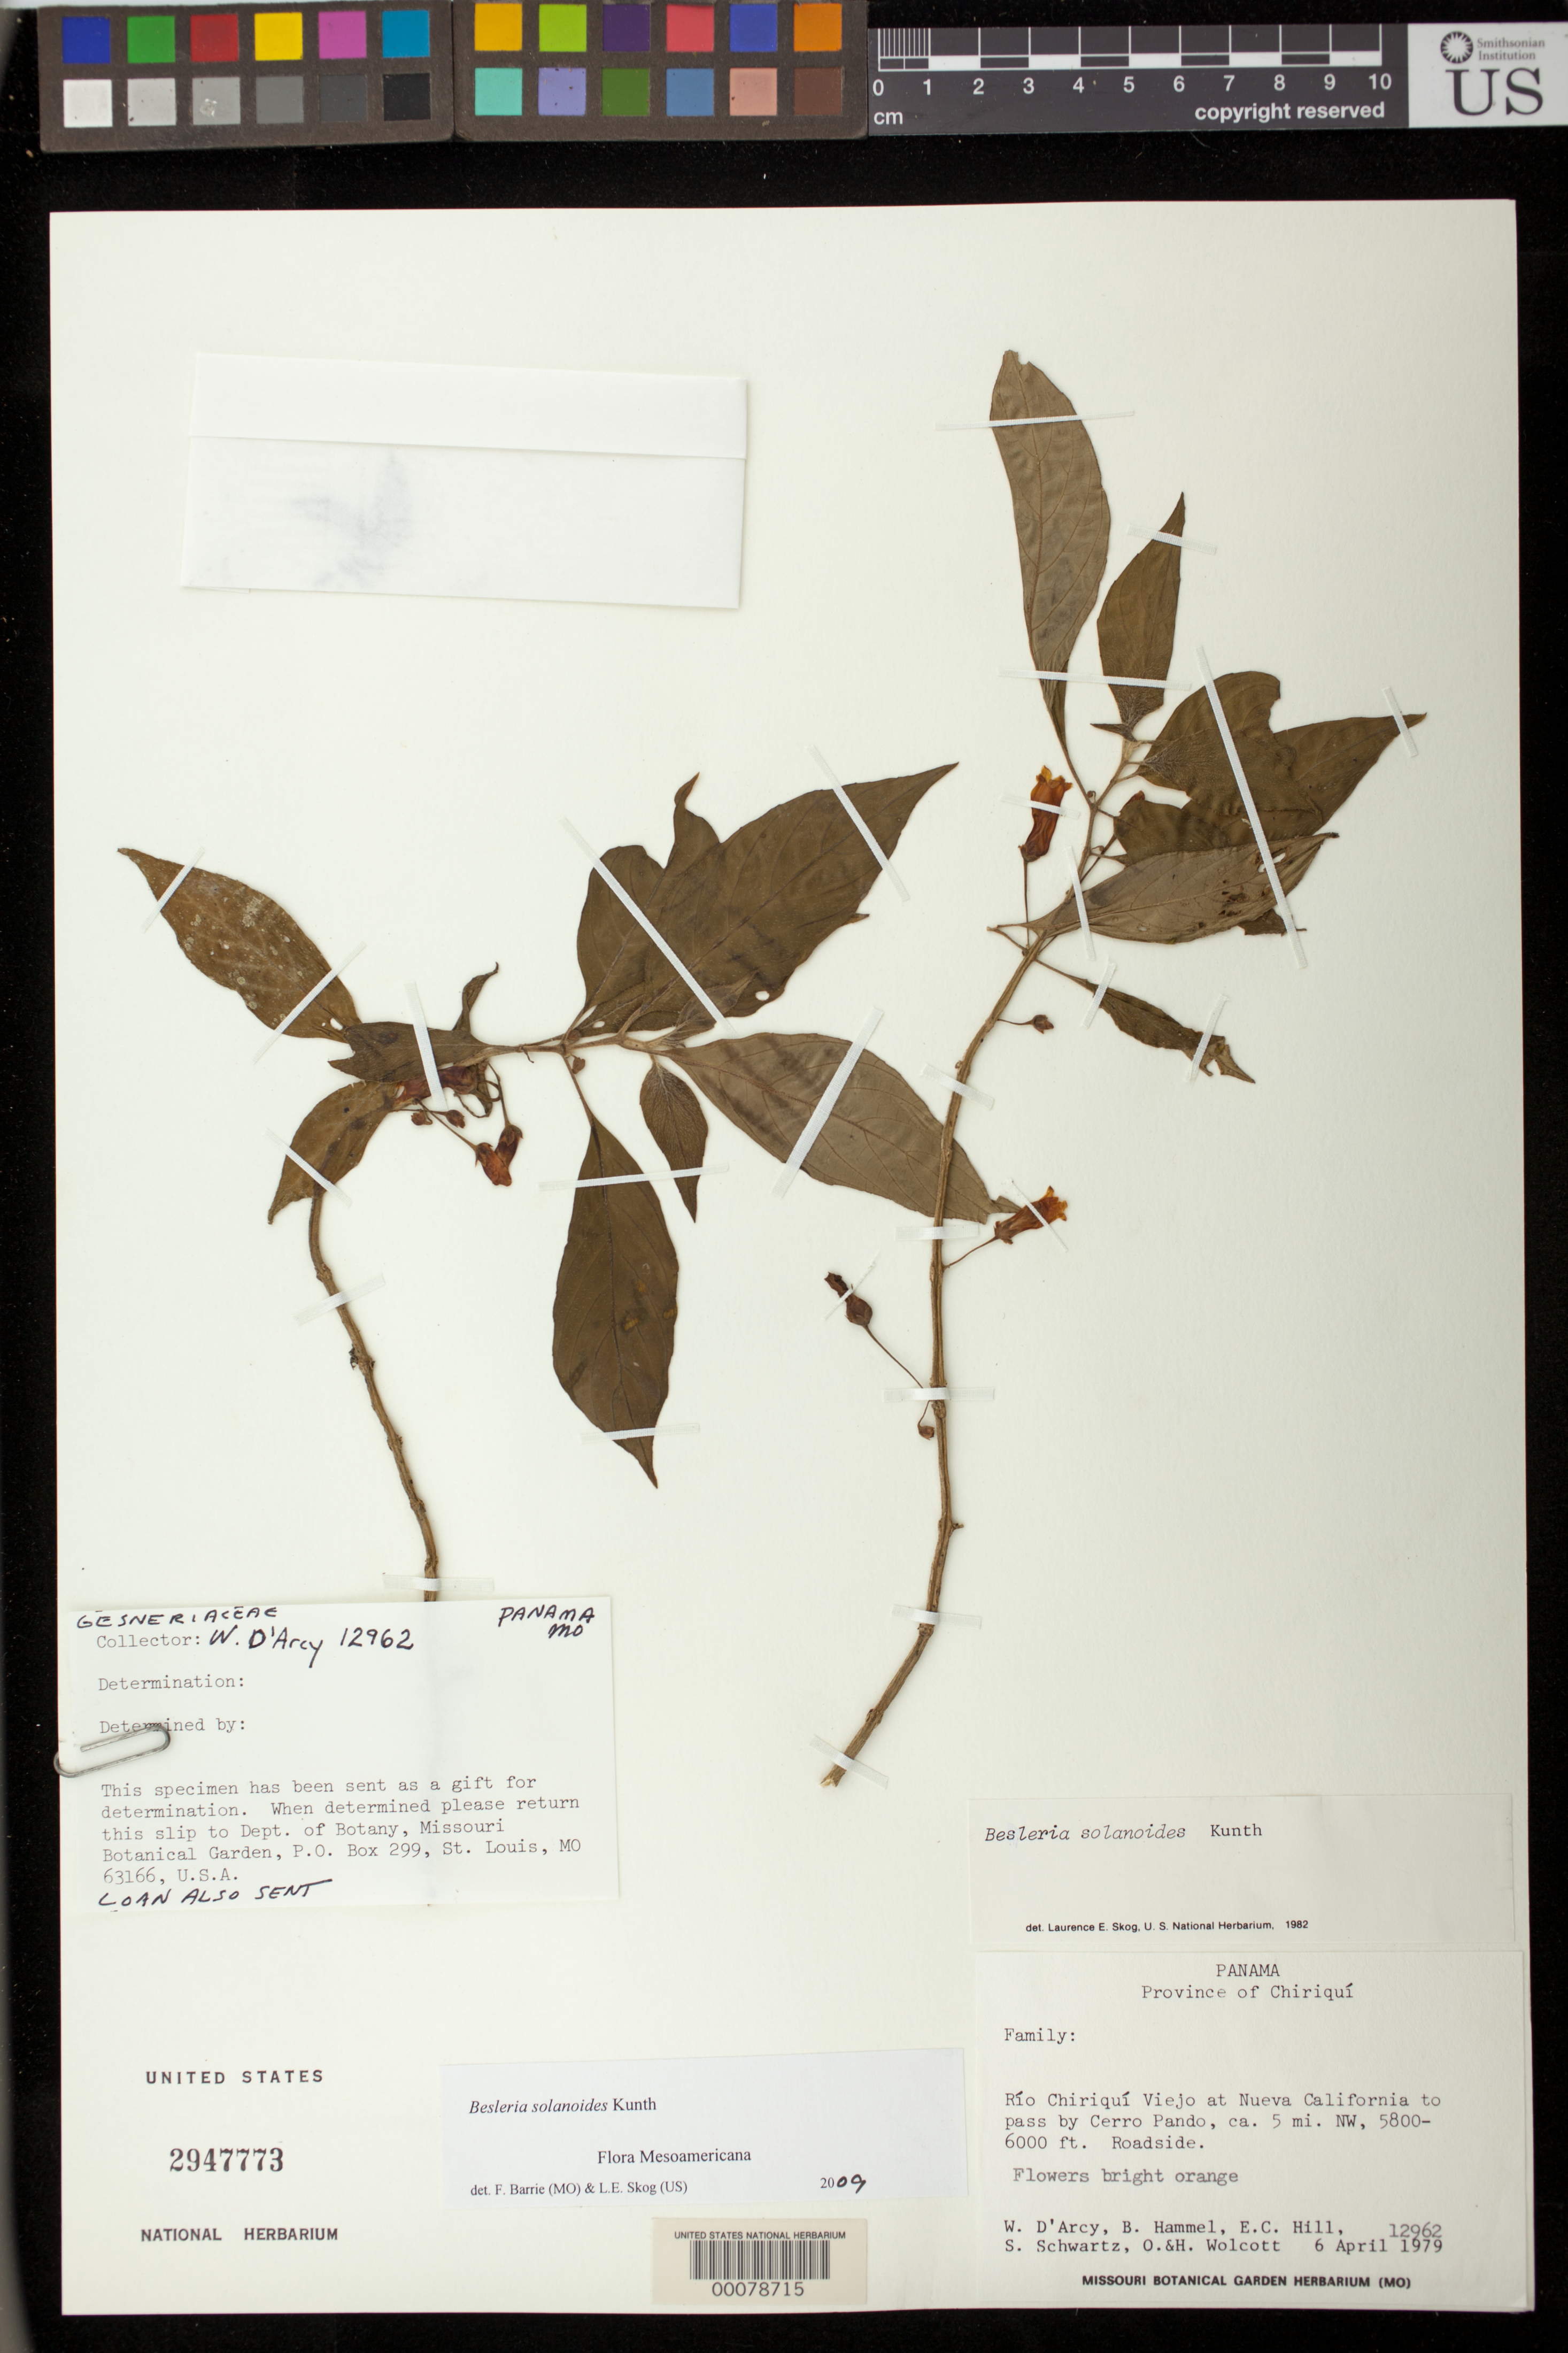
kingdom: Plantae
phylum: Tracheophyta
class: Magnoliopsida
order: Lamiales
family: Gesneriaceae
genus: Besleria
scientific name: Besleria solanoides var. solanoides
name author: Kunth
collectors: W. G. D'Arcy & et al.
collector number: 12962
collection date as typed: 06 Apr 1979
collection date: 1979-04-06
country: Panama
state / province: Chiriquí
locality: Rio Chiriqui Viejo at Nueva California to pass by Cerro Pando, about 5 mi NW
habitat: Roadside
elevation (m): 1768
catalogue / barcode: US 2947773